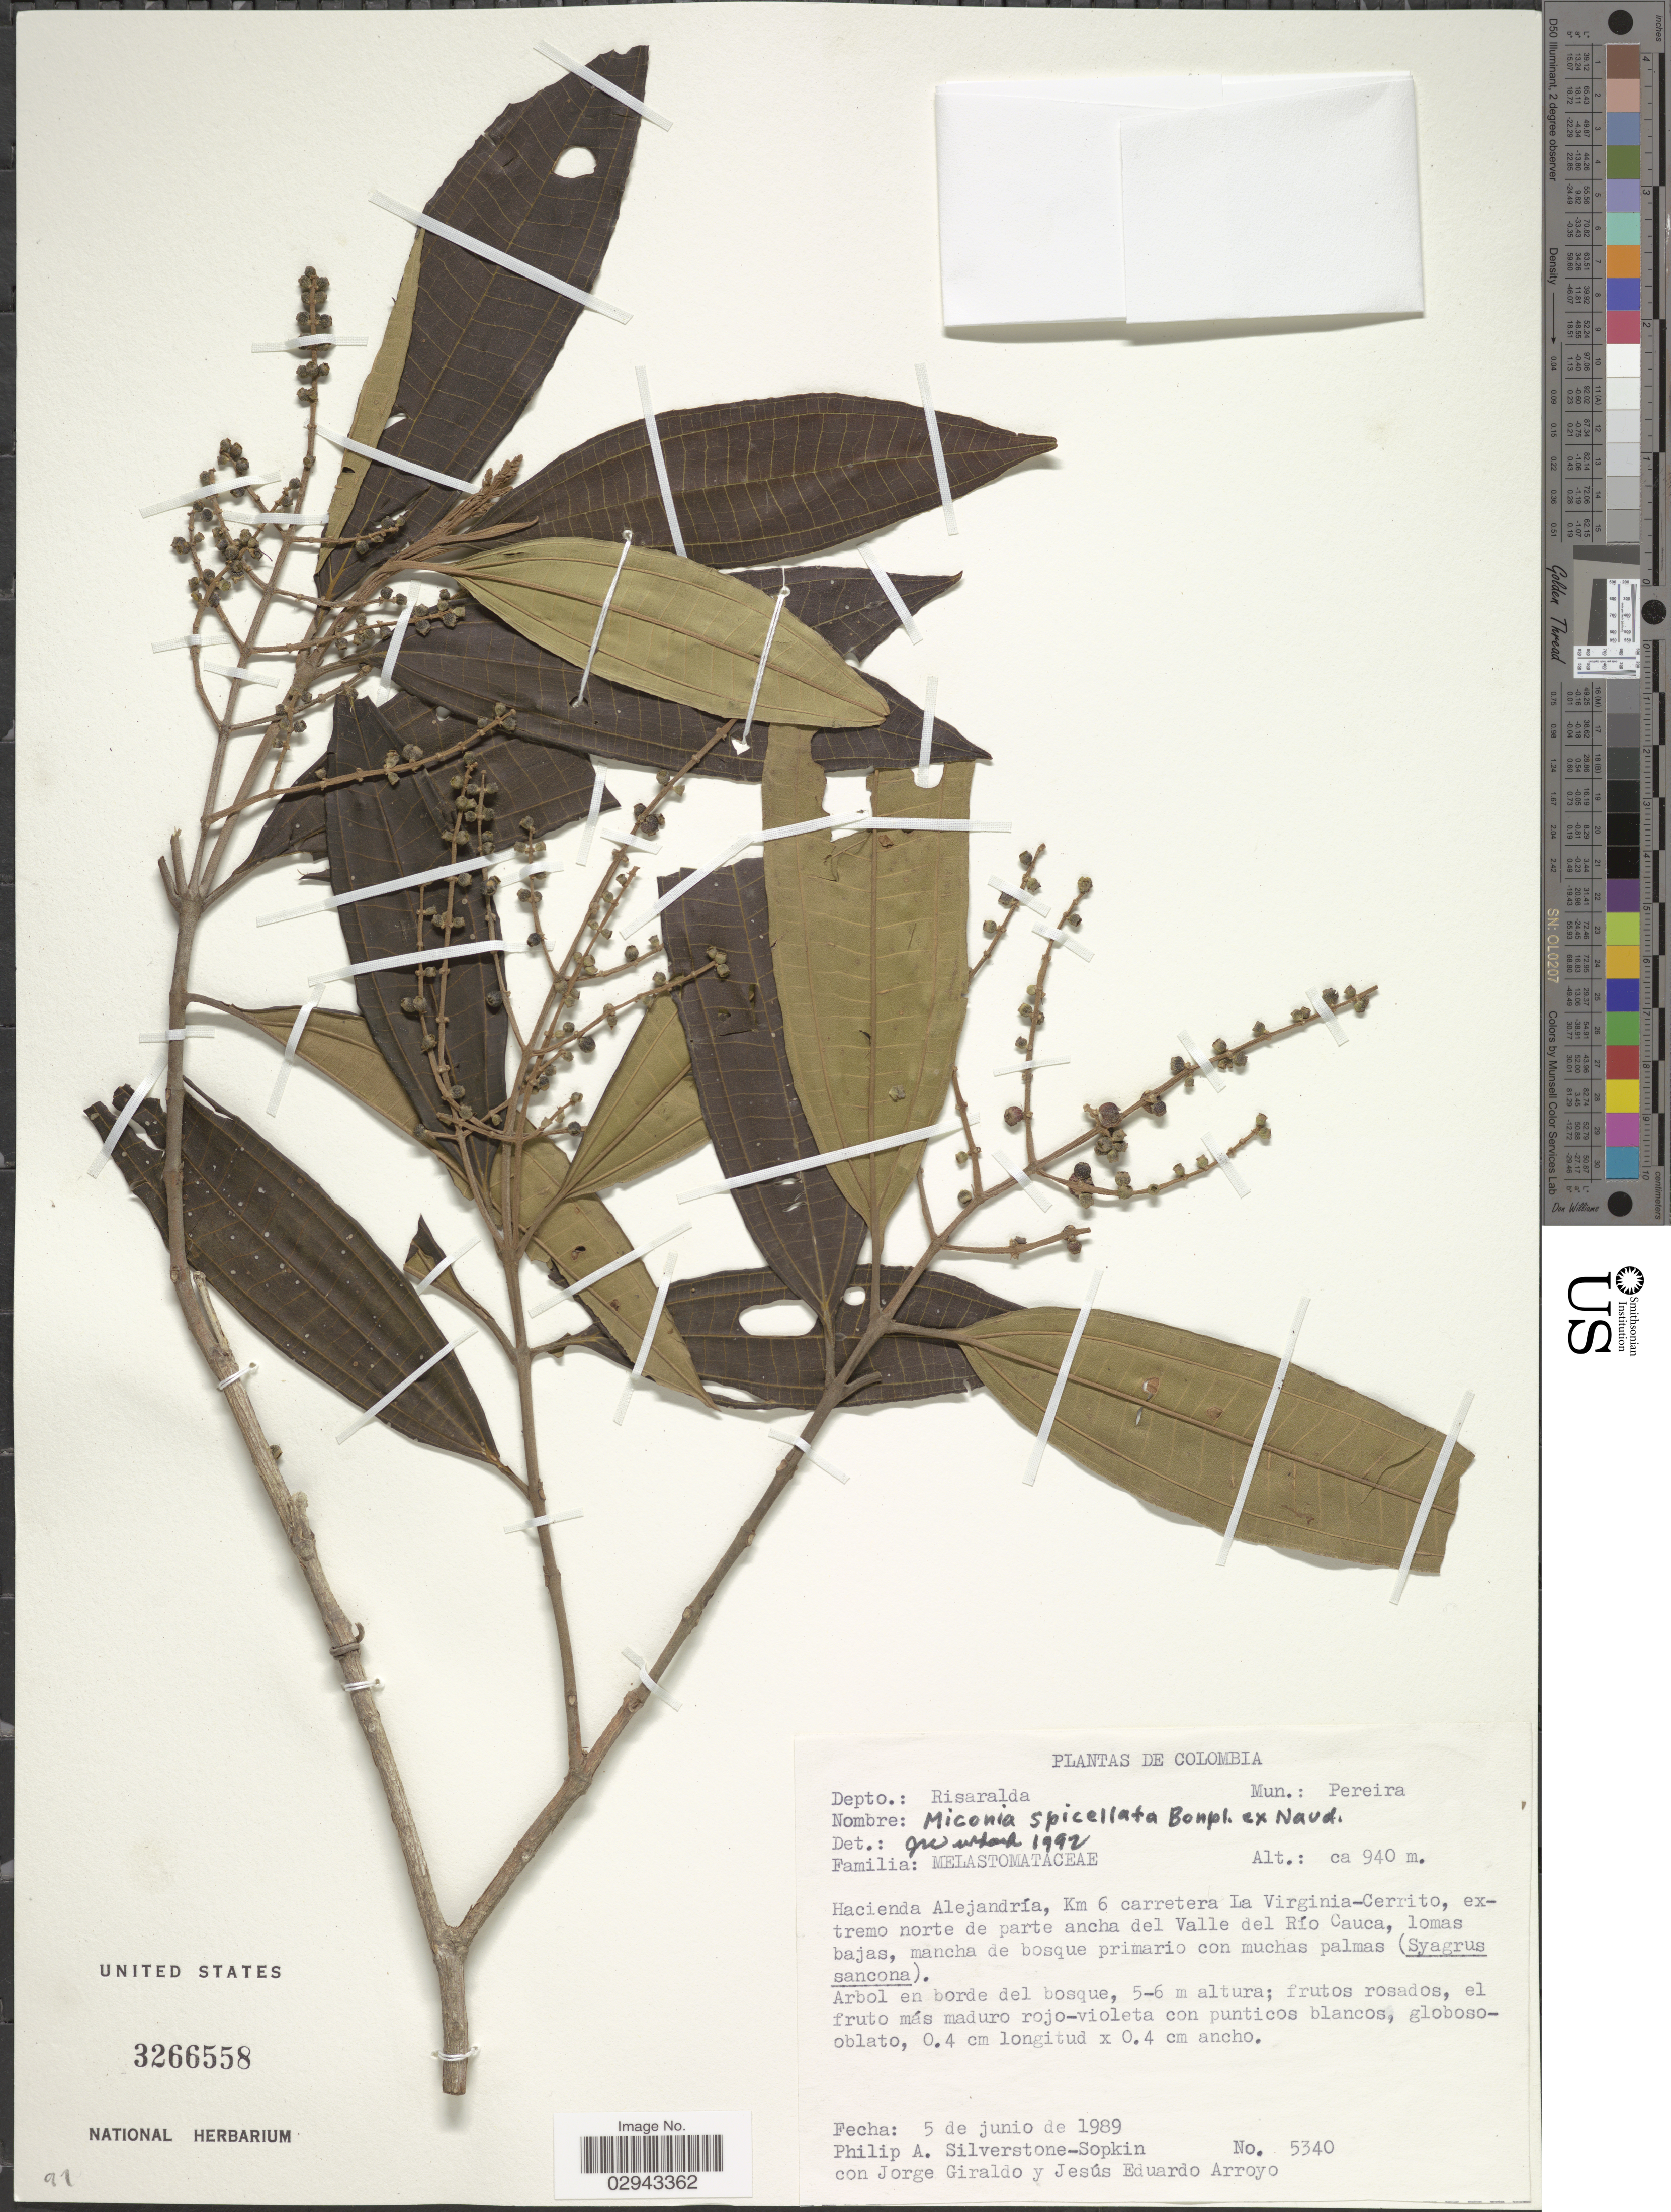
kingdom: Plantae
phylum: Tracheophyta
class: Magnoliopsida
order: Myrtales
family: Melastomataceae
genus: Miconia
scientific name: Miconia spicellata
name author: Bonpl. ex Naudin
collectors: P. A. Silverstone-Sopkin, J. Giraldo & J. Eduardo Arroyo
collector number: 5340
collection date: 1989-06-05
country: Colombia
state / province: Risaralda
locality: Depto.: Risaralda. Mun.: Pereira. Hacienda Alejandría, Km 6 carretera La Virginia-Cerrito, extremo norte de parte ancha del Valle del Río Cauca.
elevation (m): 940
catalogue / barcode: US 3266558